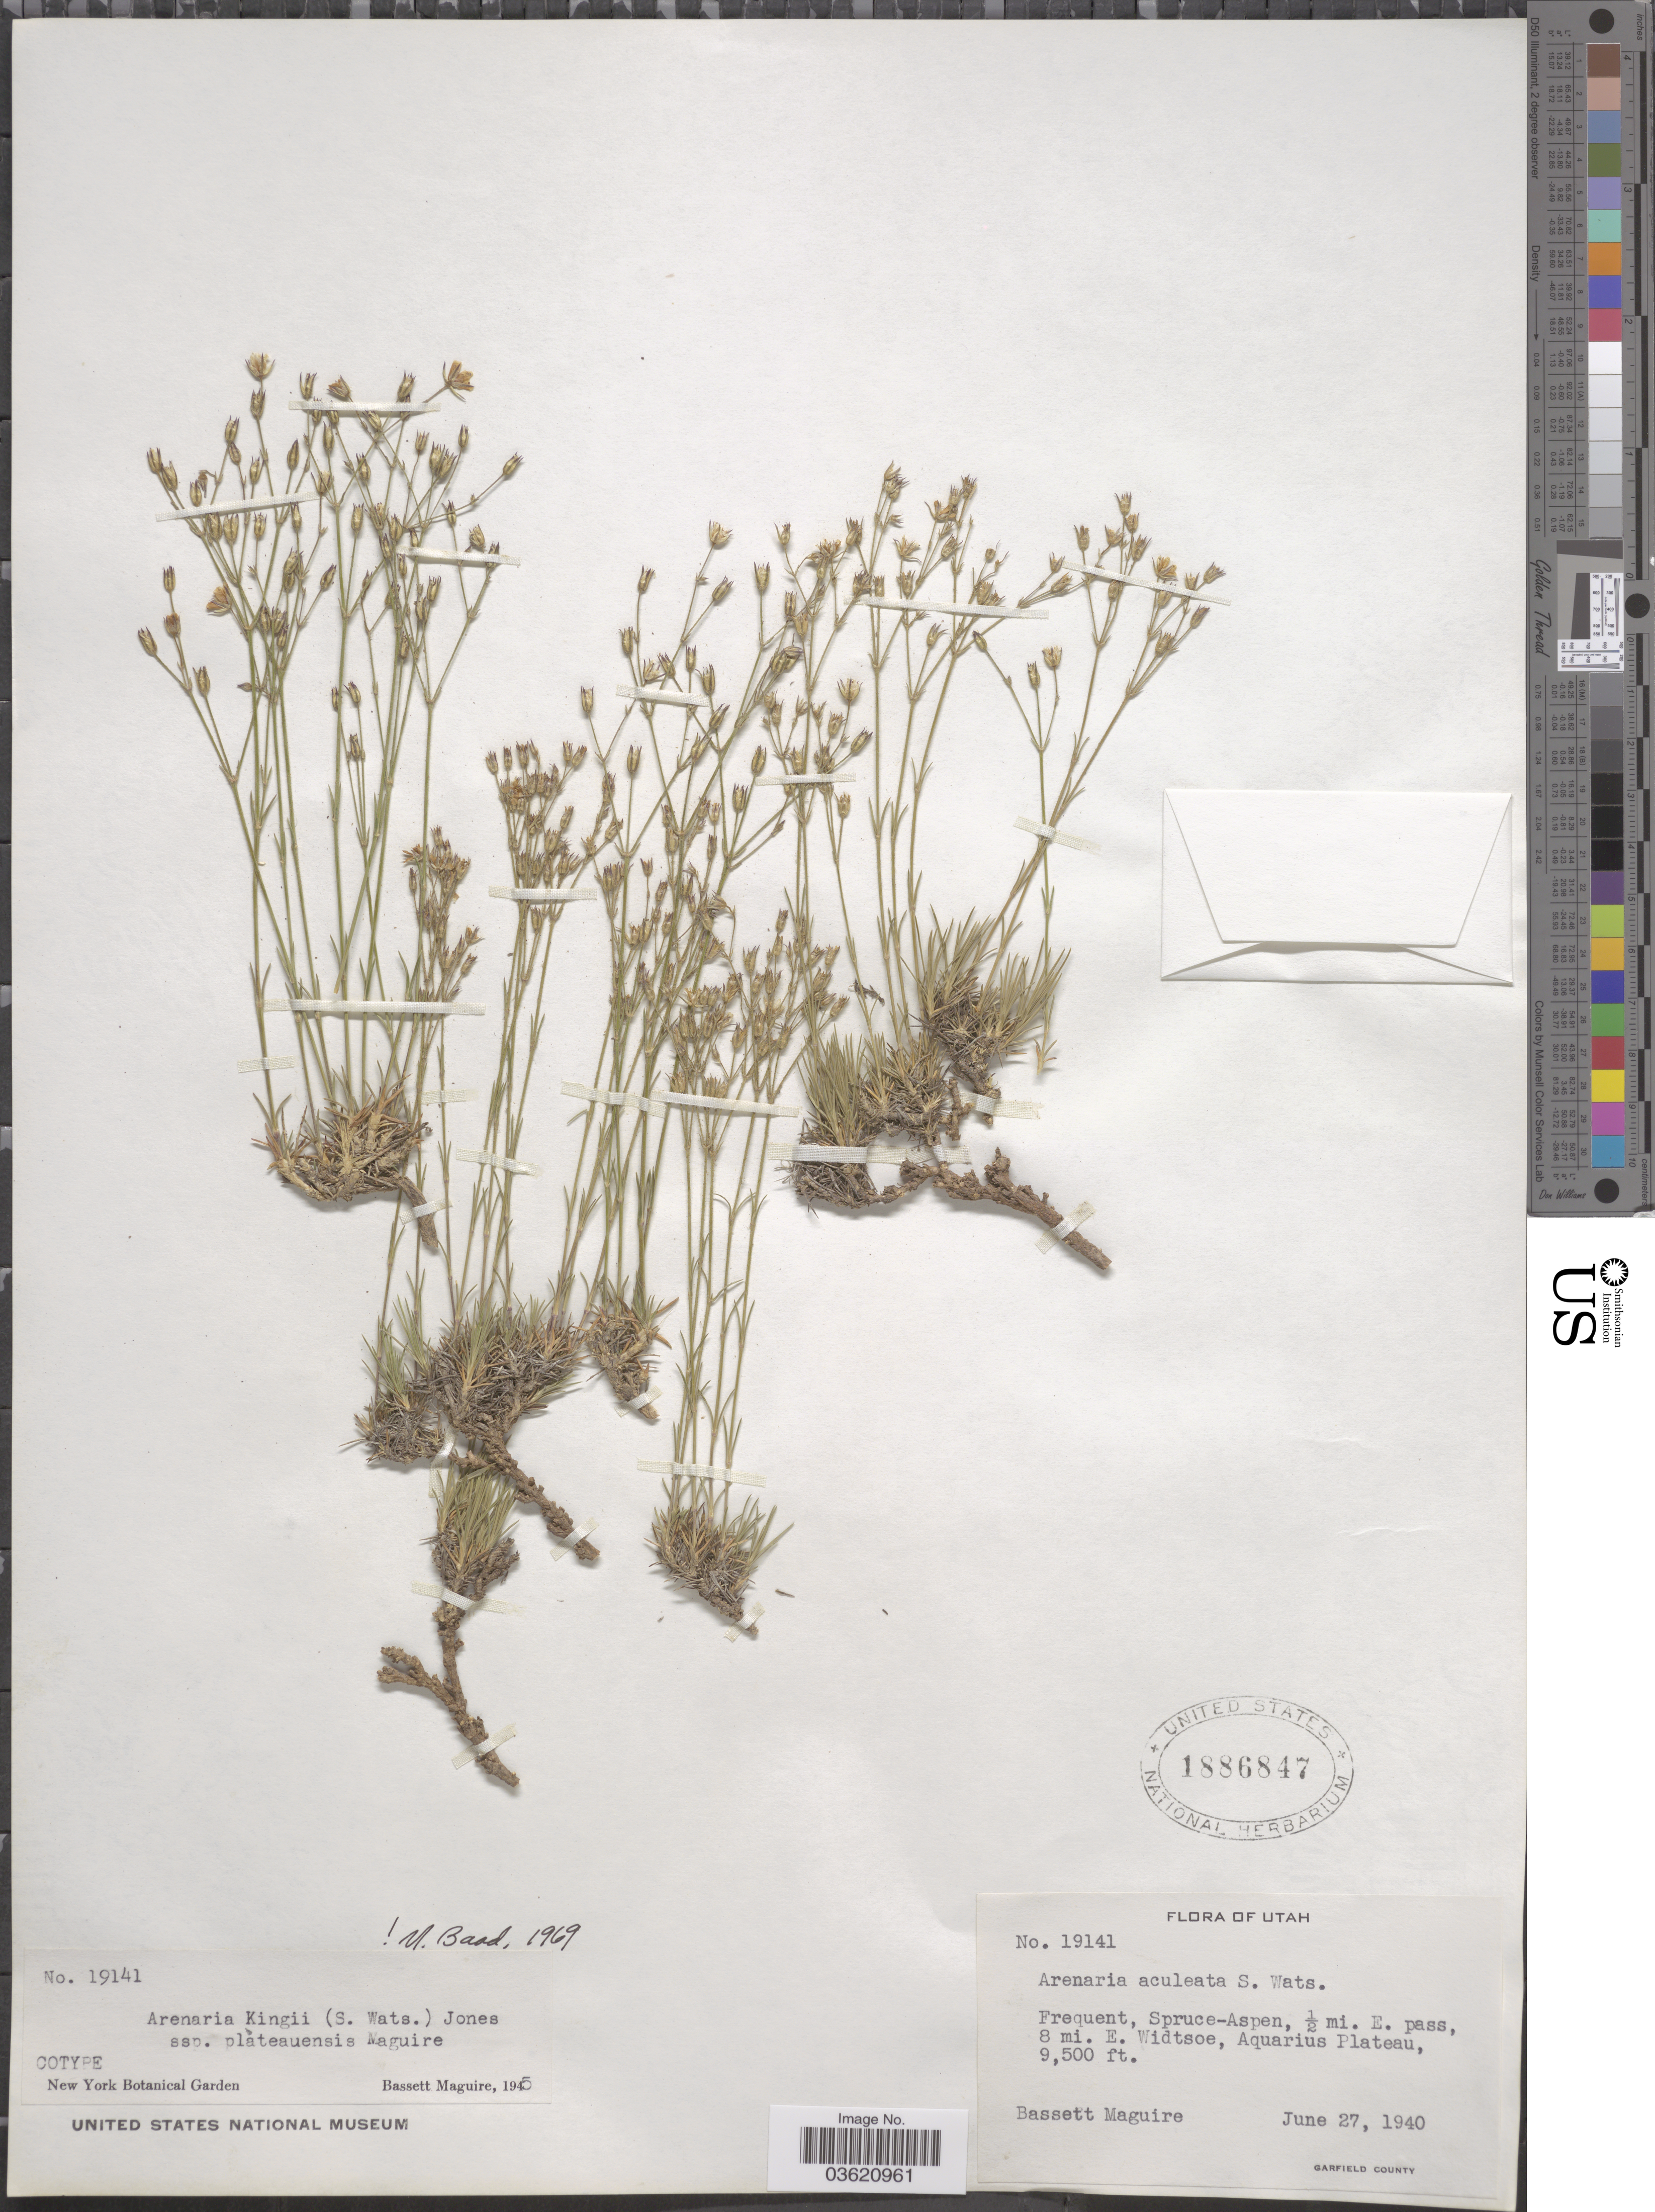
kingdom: Plantae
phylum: Tracheophyta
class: Magnoliopsida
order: Caryophyllales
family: Caryophyllaceae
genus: Eremogone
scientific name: Eremogone fendleri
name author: (A. Gray) Ikonn.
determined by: U.S. National Herbarium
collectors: B. Maguire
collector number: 19141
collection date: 1940-06-27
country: United States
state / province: Utah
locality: ½ mi. E. pass, 8 mi. E. Widtsoe, Aquarius Plateau.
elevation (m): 2896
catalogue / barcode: US 1886847